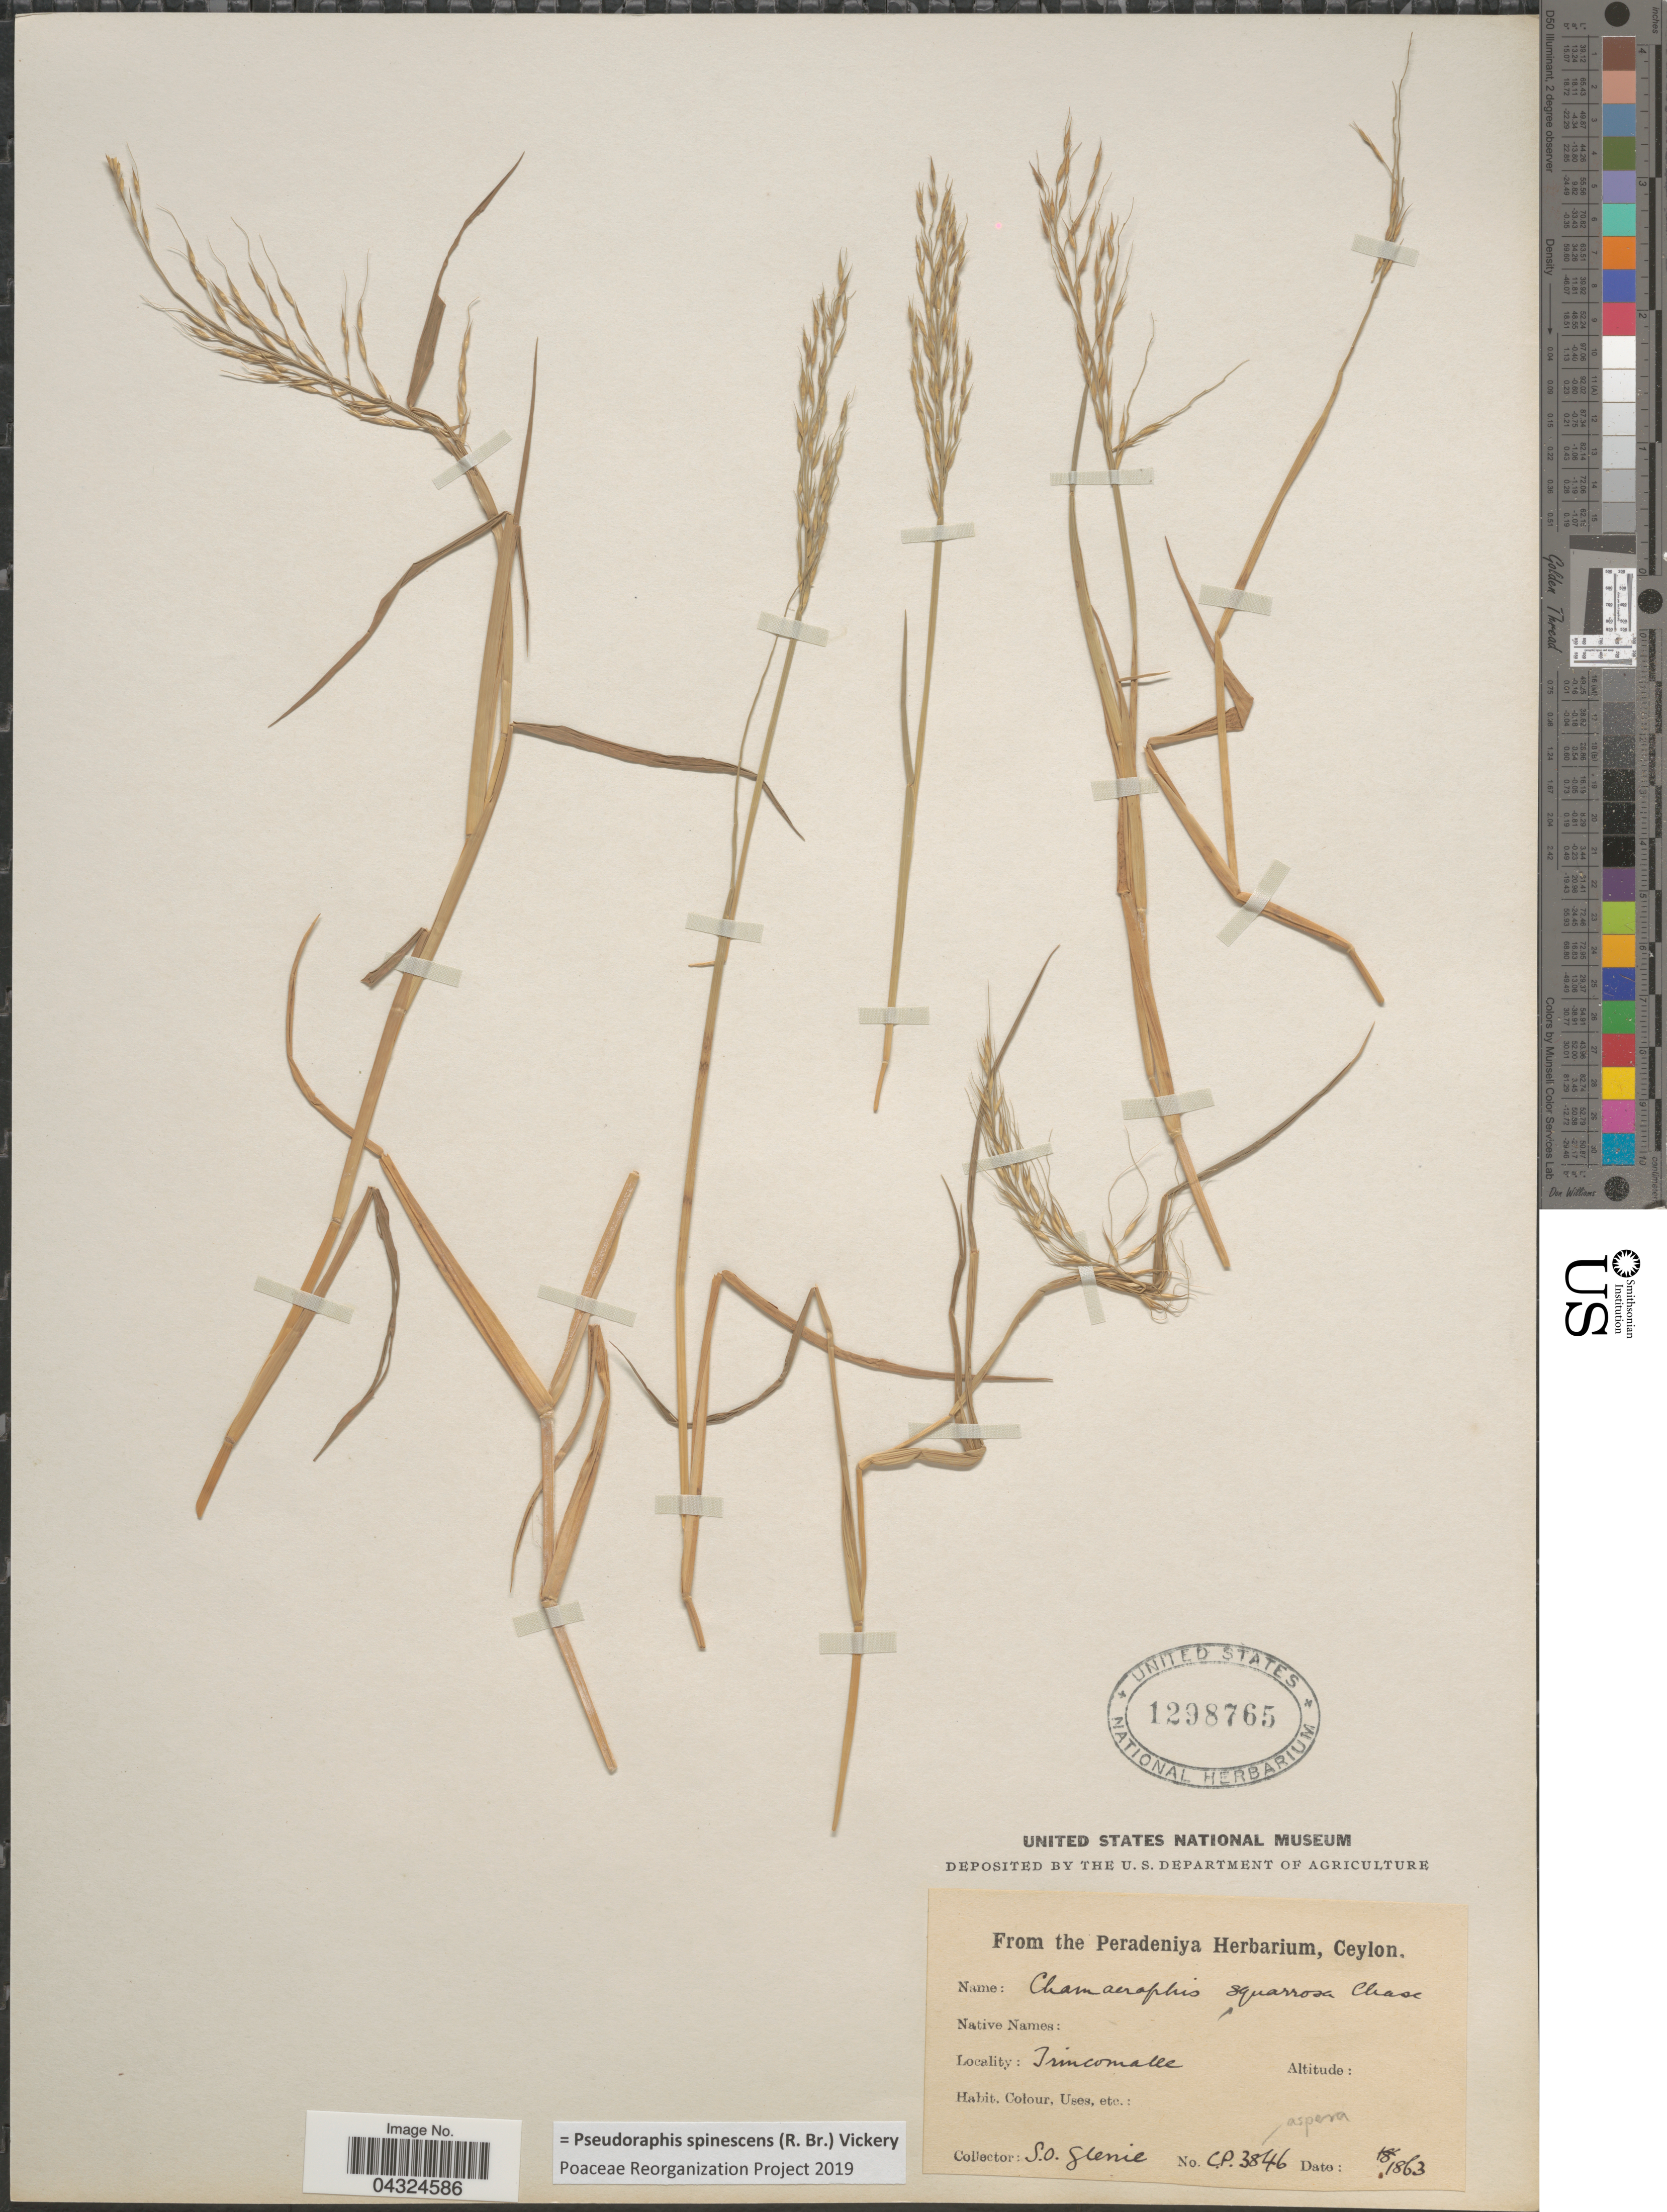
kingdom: Plantae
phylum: Tracheophyta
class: Liliopsida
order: Poales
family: Poaceae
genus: Pseudoraphis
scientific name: Pseudoraphis spinescens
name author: (R. Br.) Vickery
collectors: S. Glenie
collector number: CP3846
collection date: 1863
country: Sri Lanka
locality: Trincomalee.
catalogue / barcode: US 1298765